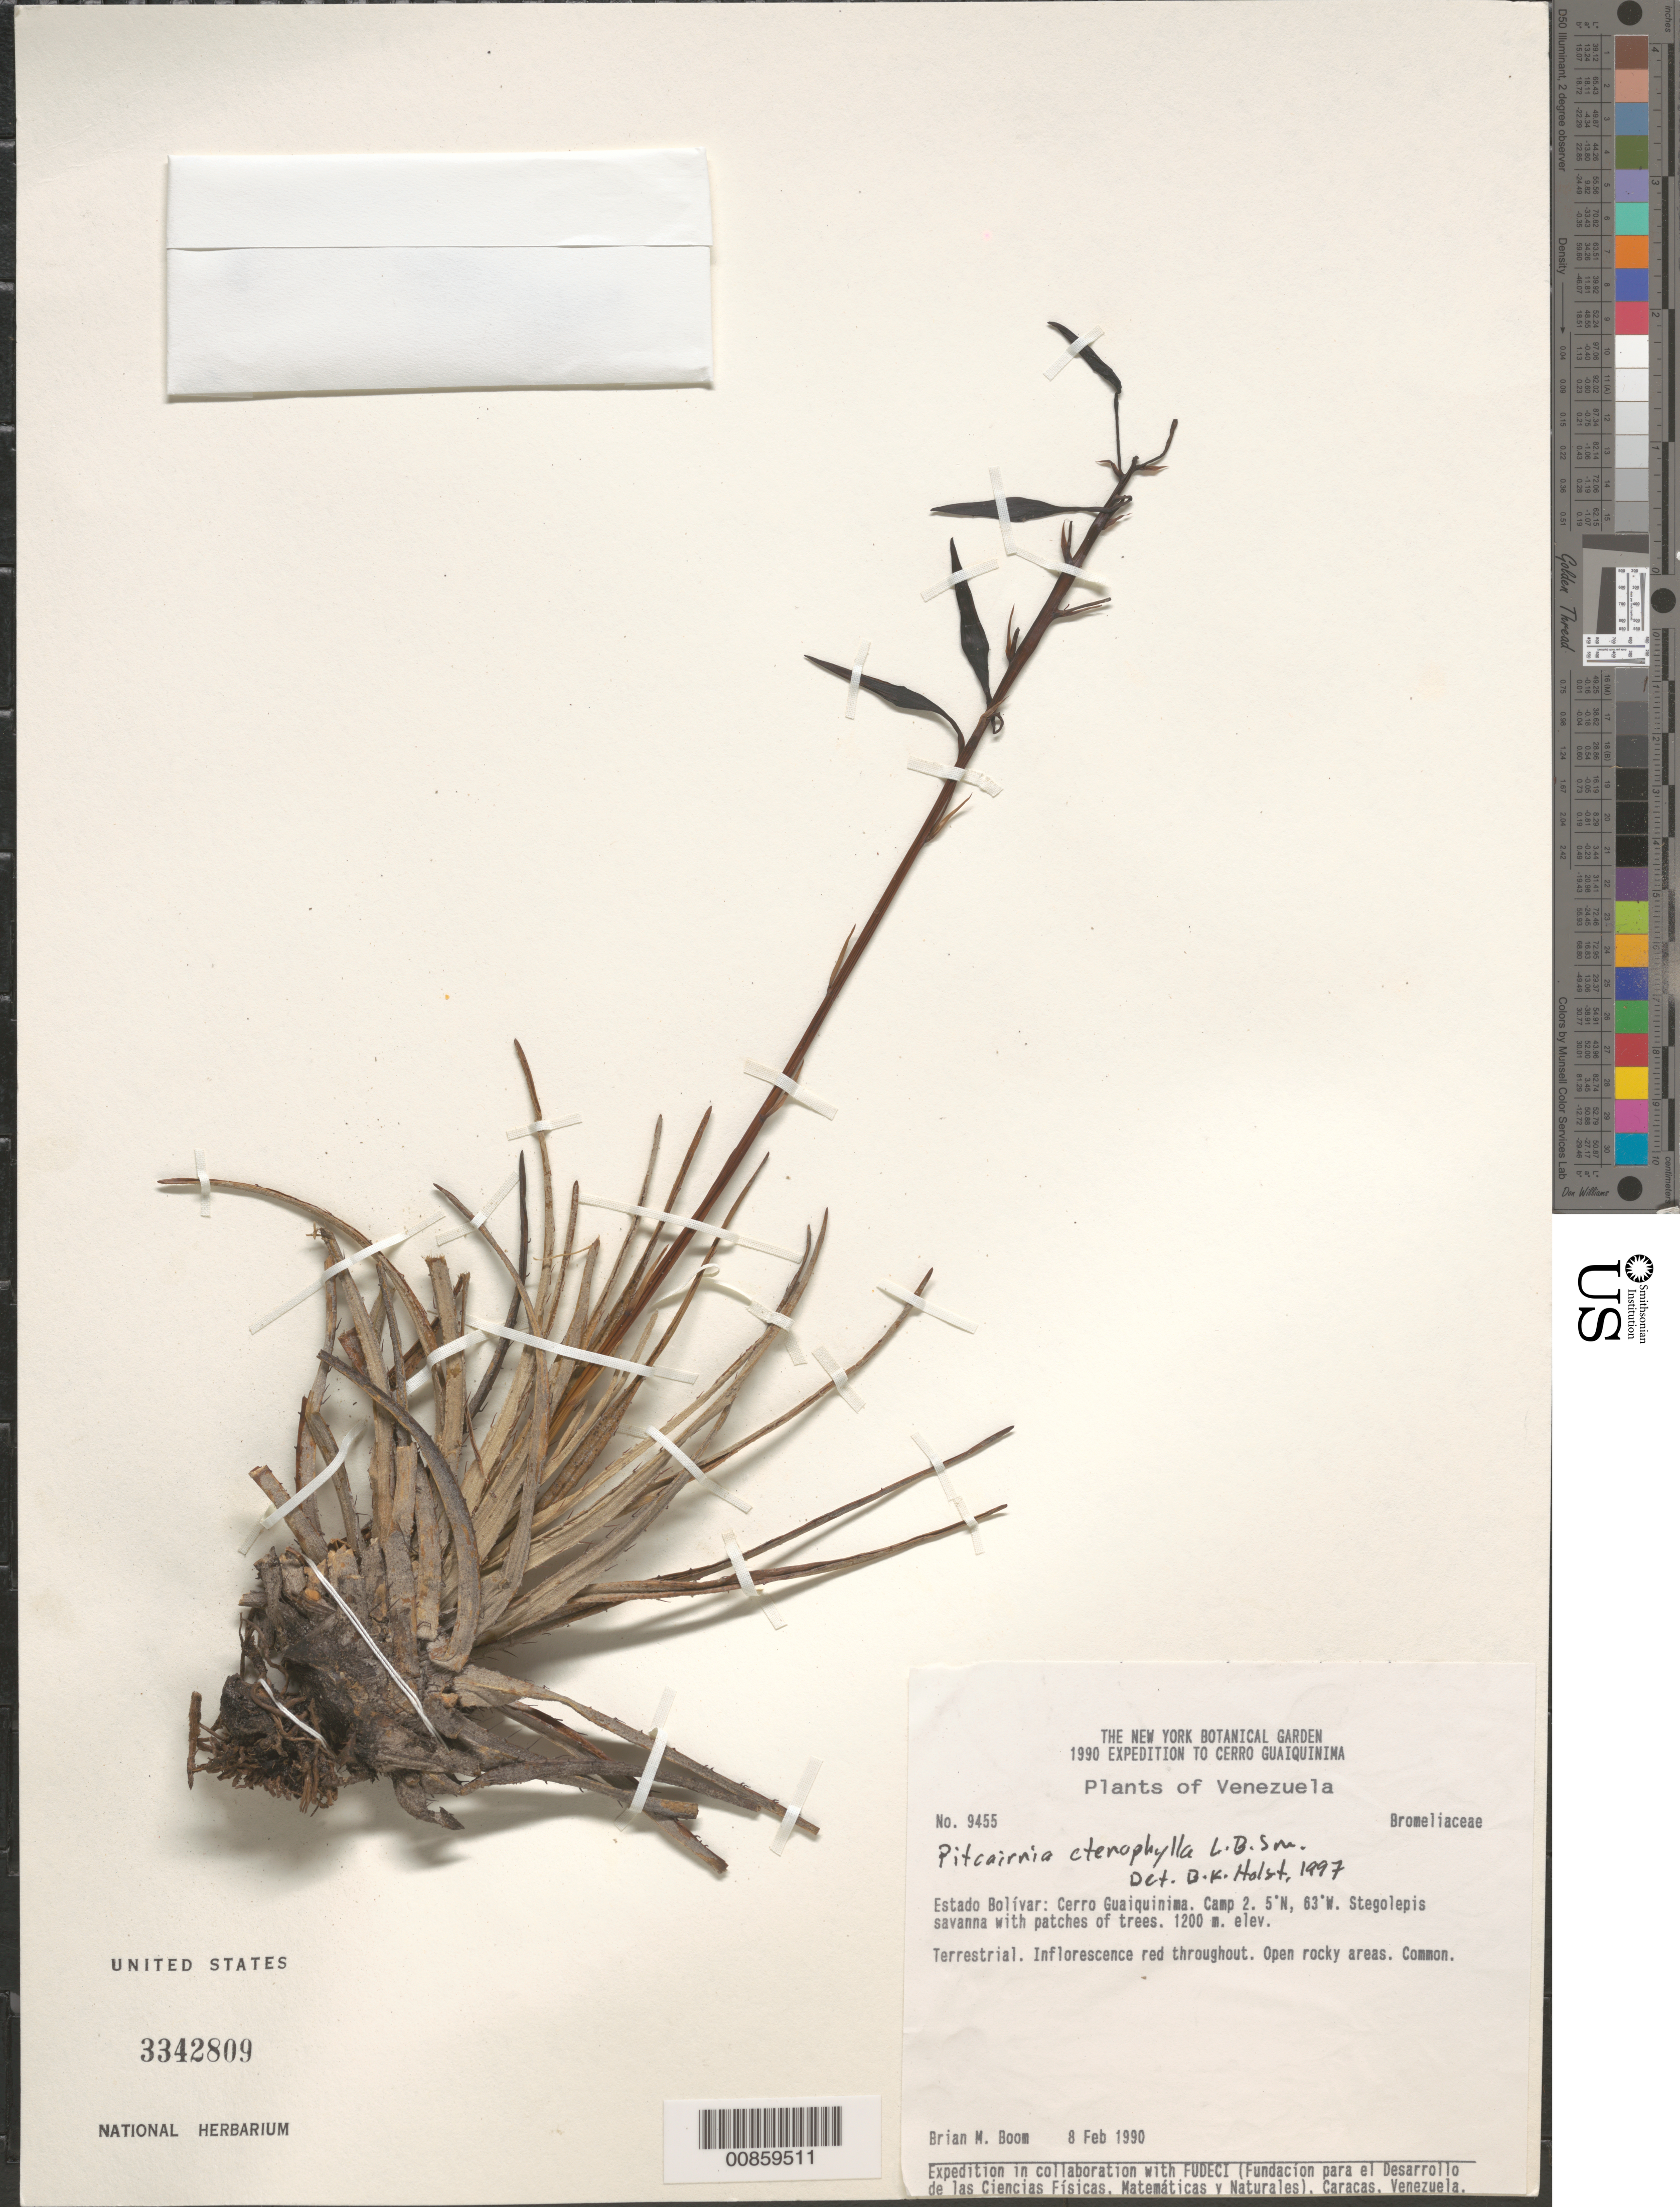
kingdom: Plantae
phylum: Tracheophyta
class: Liliopsida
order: Poales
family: Bromeliaceae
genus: Pitcairnia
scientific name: Pitcairnia ctenophylla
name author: L.B. Sm. in Gleason & Killip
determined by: Holst, Bruce K.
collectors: B. M. Boom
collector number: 9445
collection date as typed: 8-Feb-90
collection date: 1990-02-08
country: Venezuela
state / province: Bolívar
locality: Cerro Guaiquinima, Camp 2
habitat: Stegolepis savanna with patches of trees; open rocky areas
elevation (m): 1200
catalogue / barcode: US 3342809